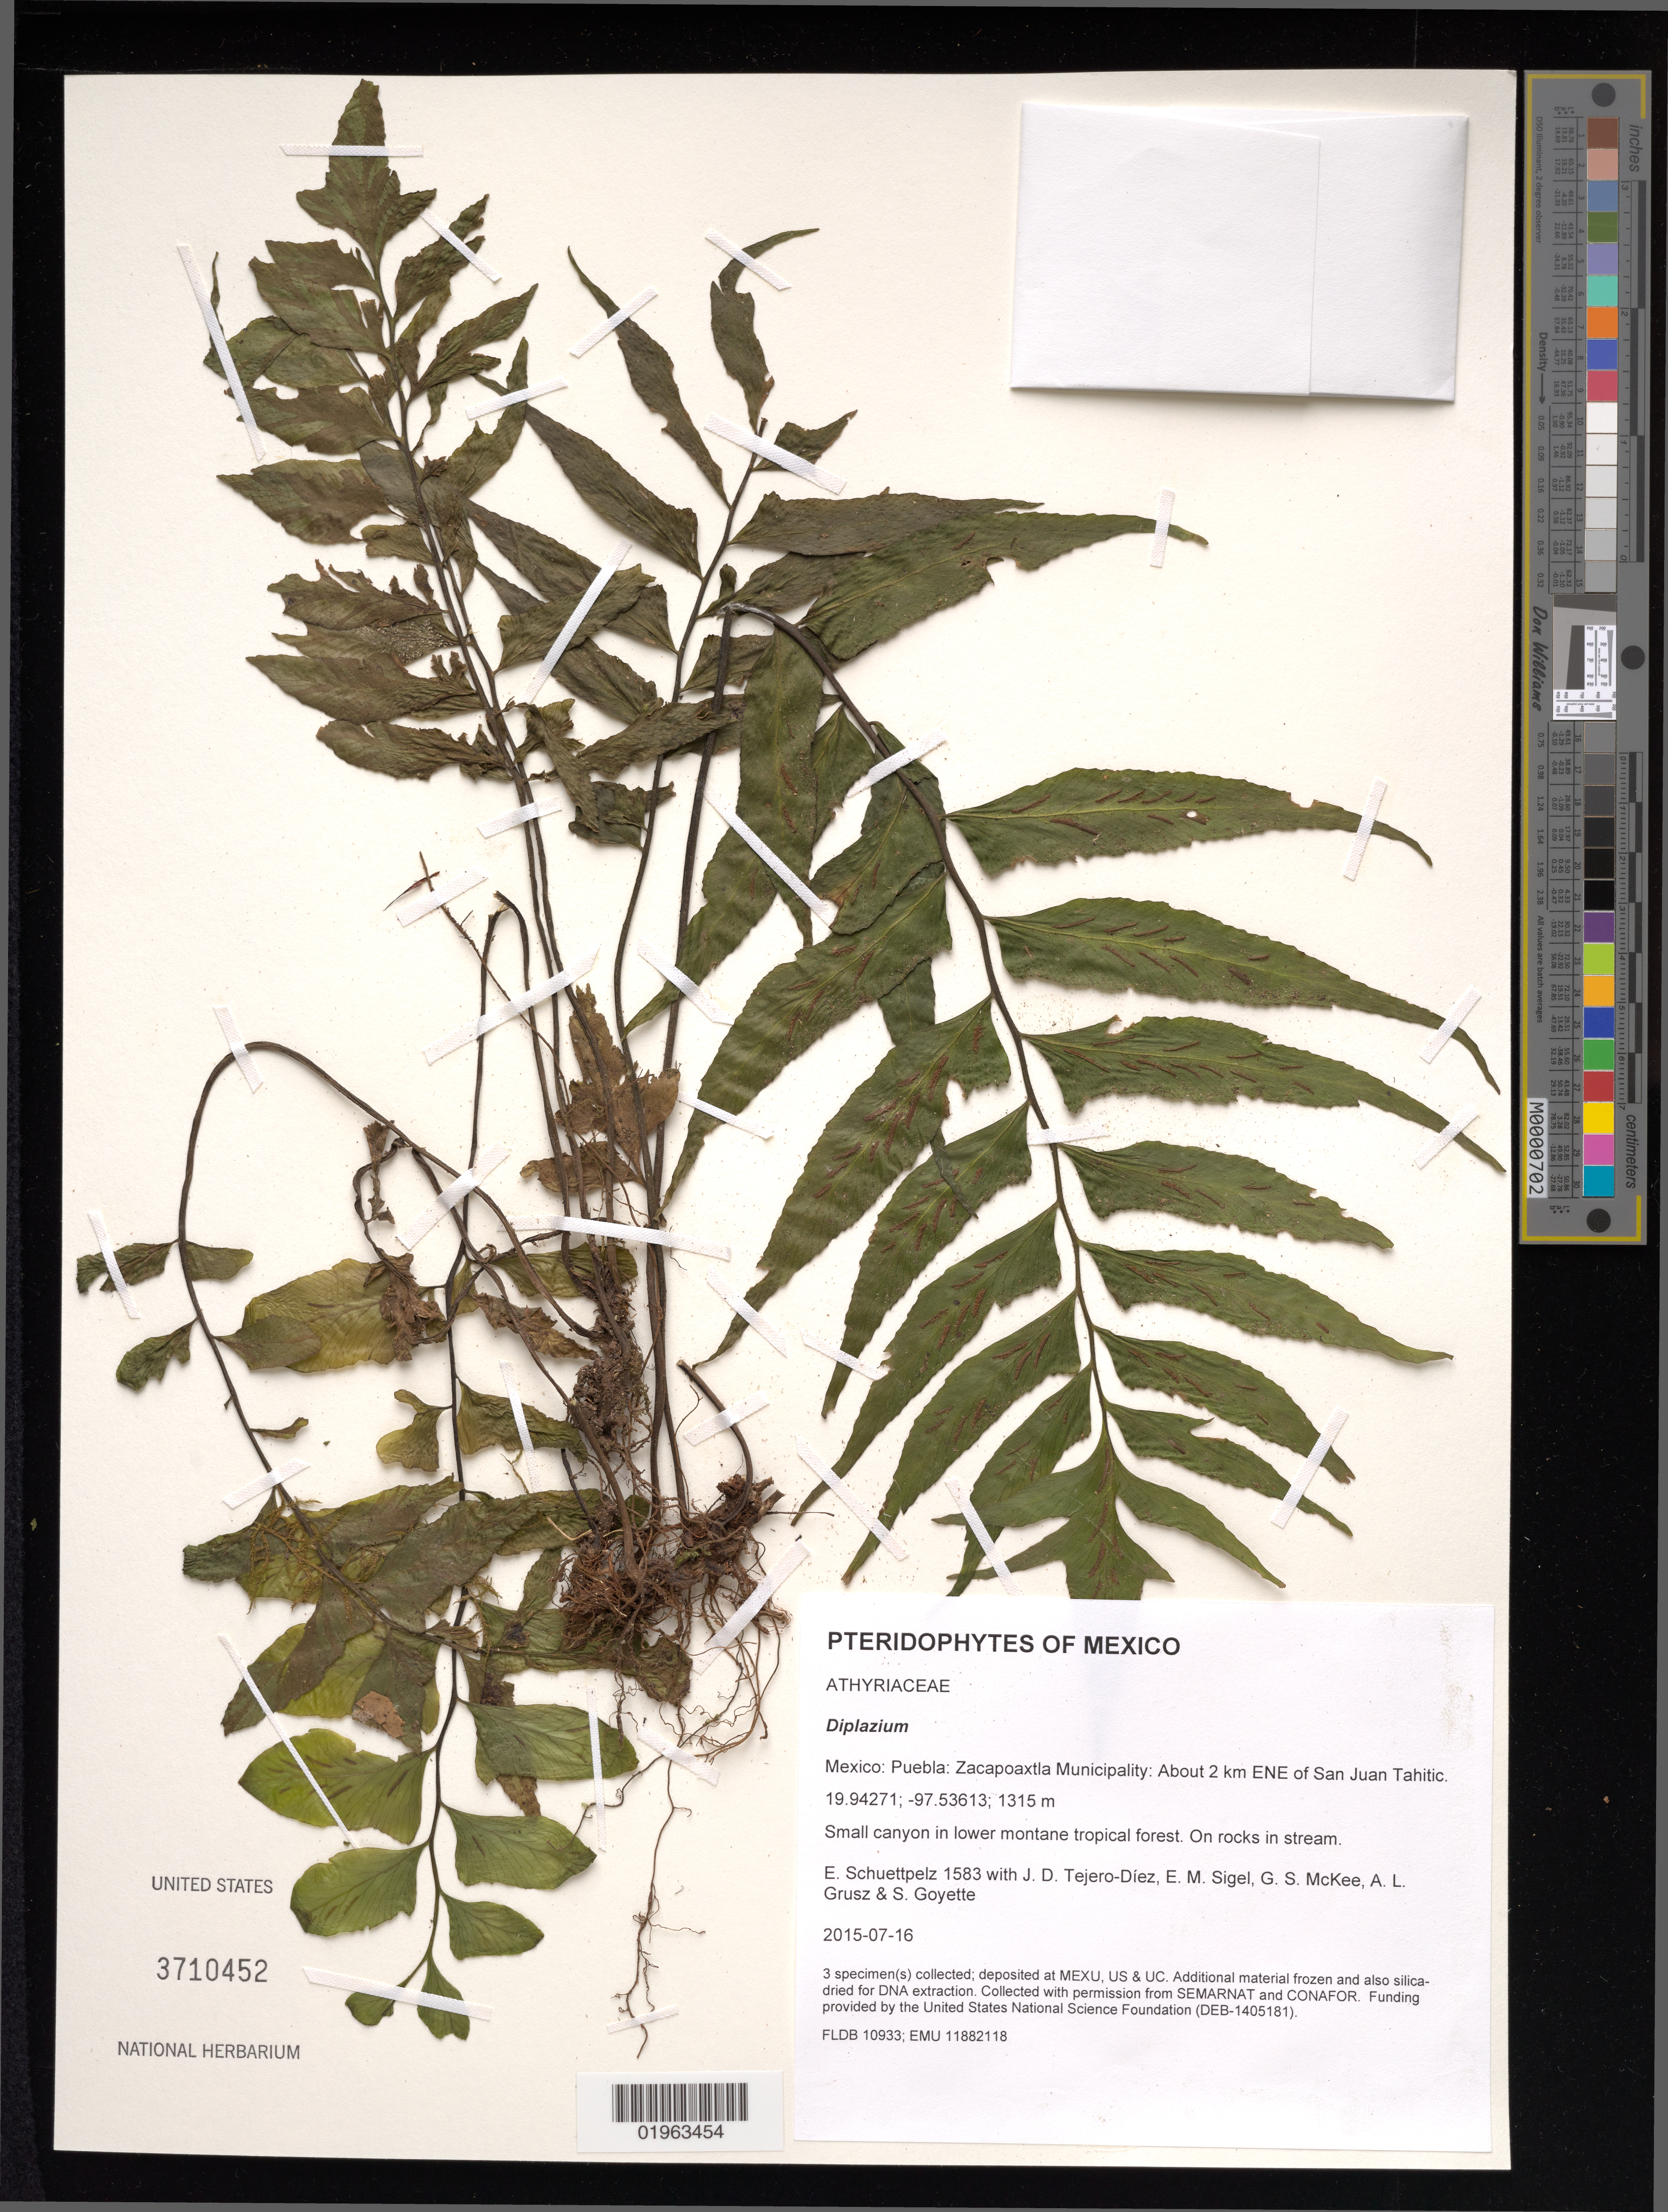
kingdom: Plantae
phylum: Tracheophyta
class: Polypodiopsida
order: Polypodiales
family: Athyriaceae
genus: Diplazium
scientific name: Diplazium sp.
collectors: E. Schuettpelz, D. Tejero-Díez, E. M. Sigel, G. S. McKee & A. Grusz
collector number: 1583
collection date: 2015-07-16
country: Mexico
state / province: Puebla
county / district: Zacapoaxtla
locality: About 2 km ENE of San Juan Tahitic.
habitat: Small canyon in lower montane tropical forest.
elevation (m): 1315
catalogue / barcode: US 3710452